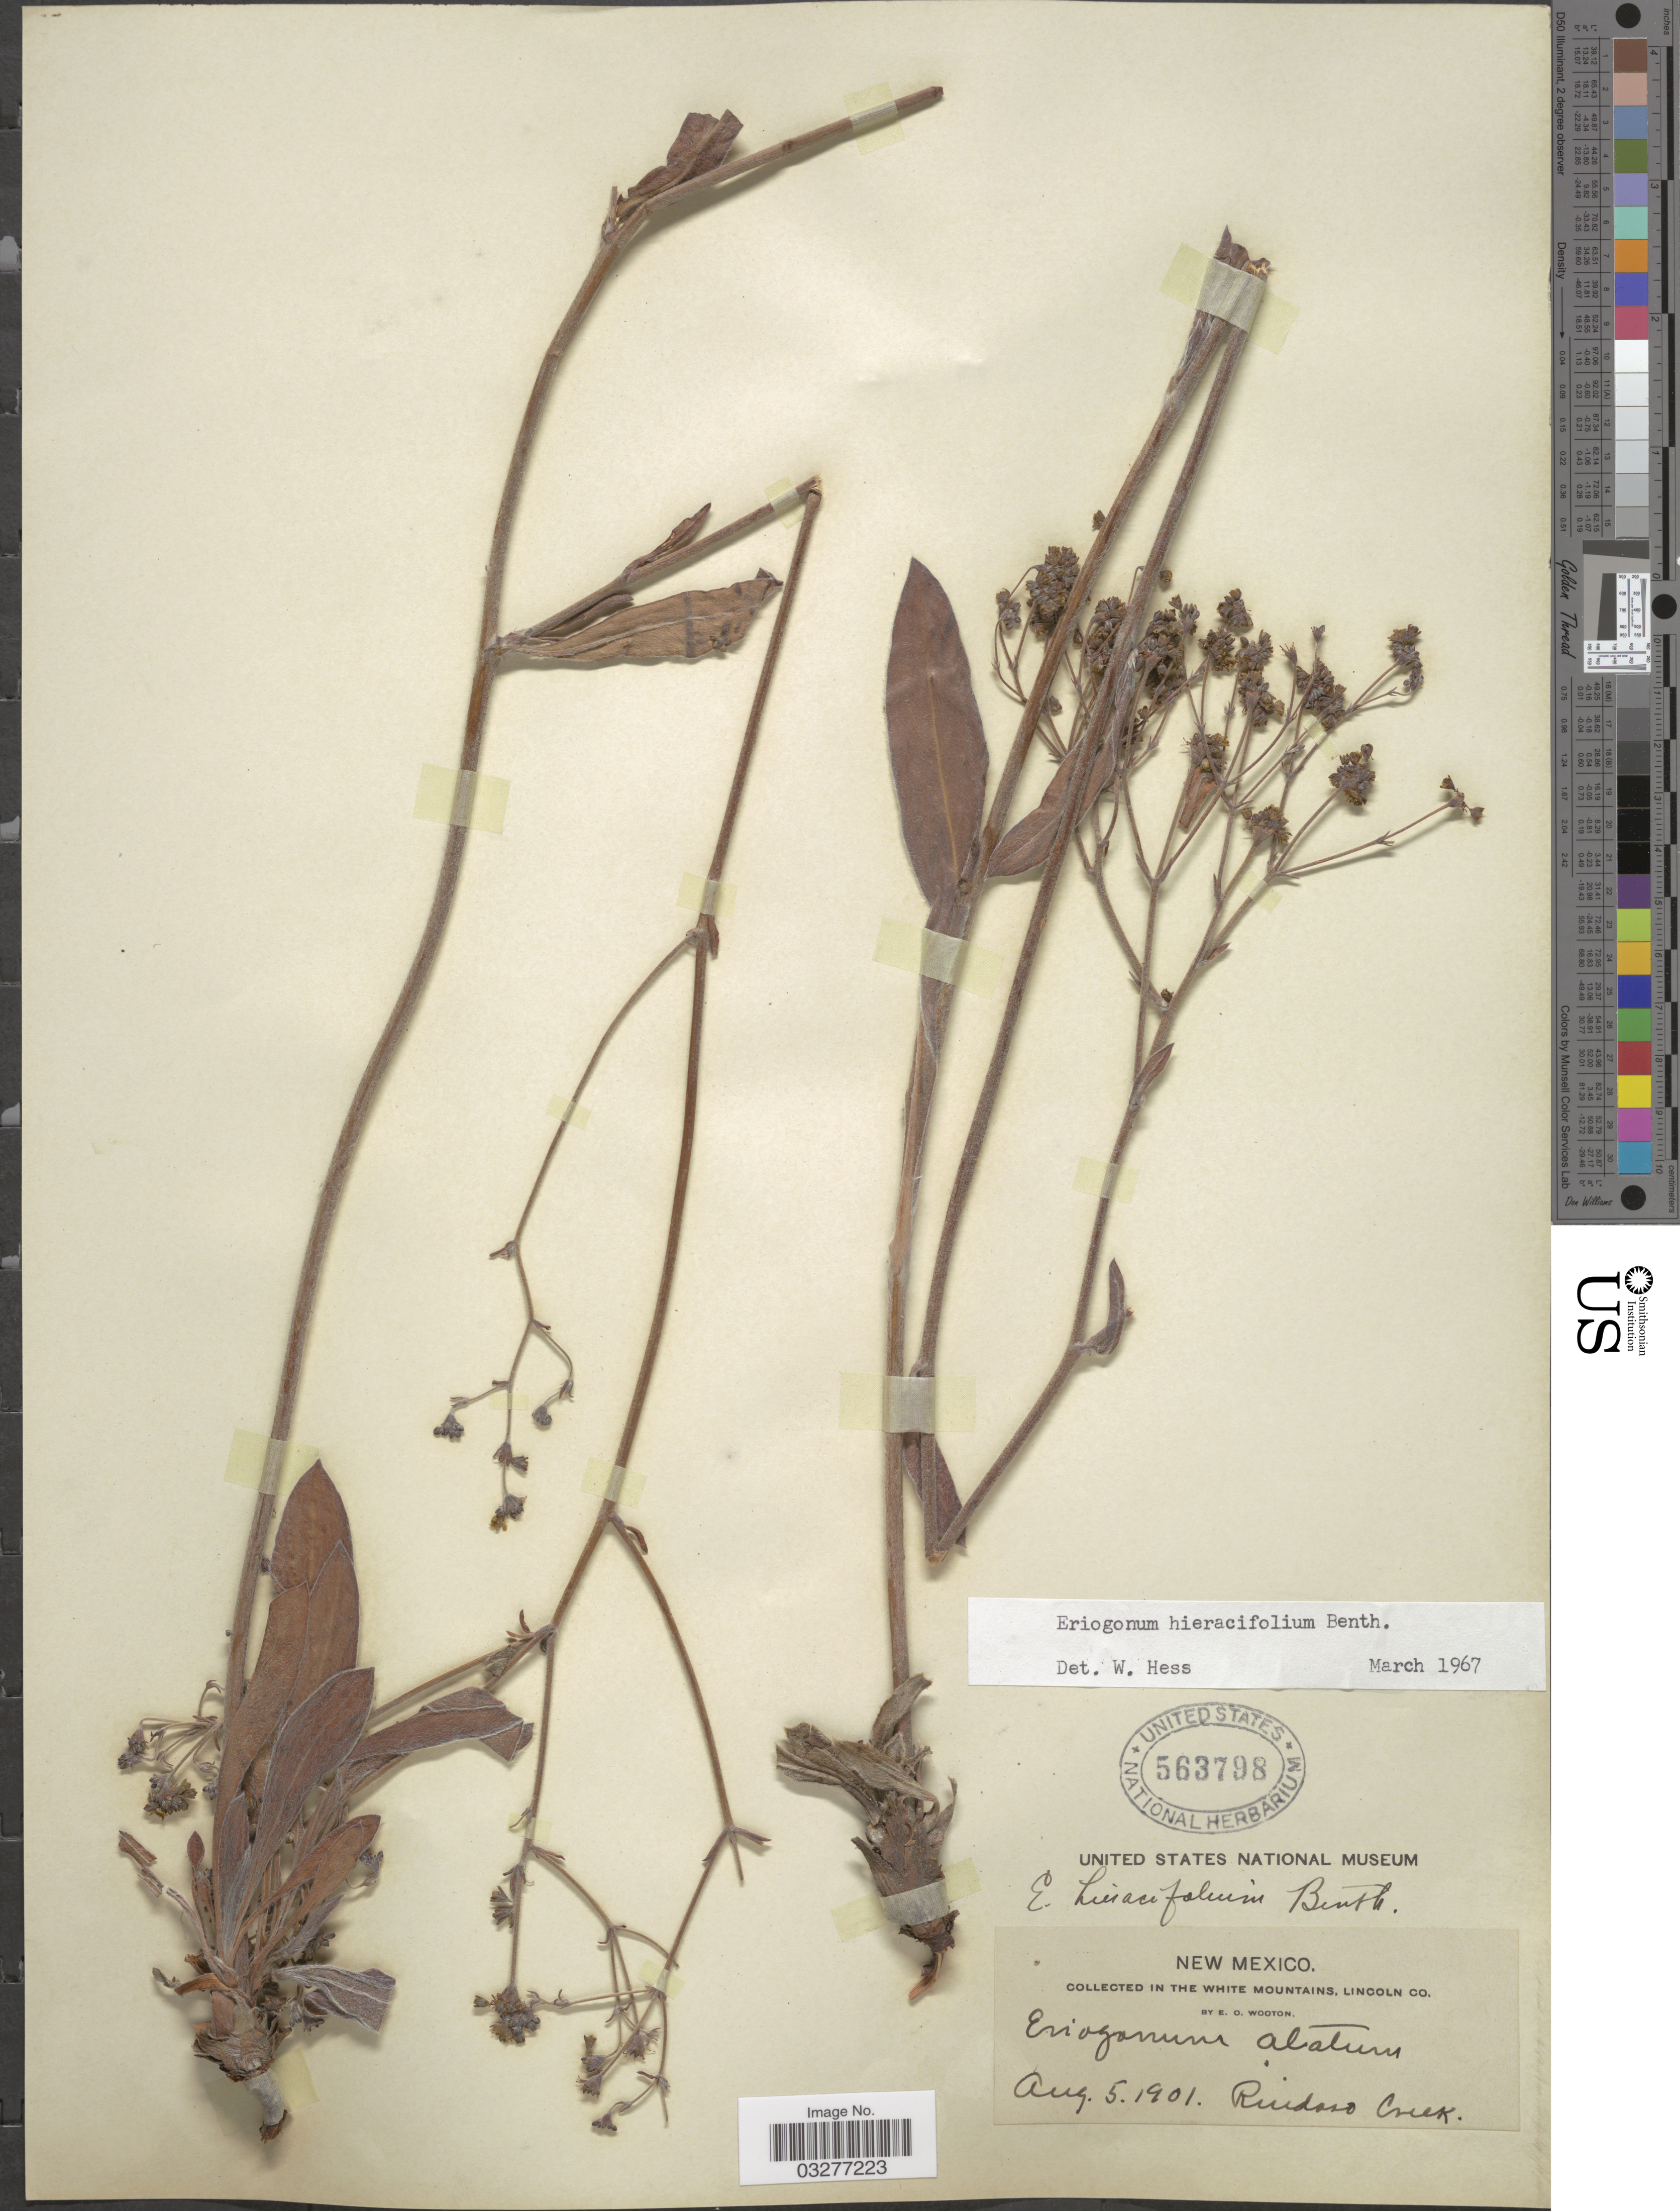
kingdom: Plantae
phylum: Tracheophyta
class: Magnoliopsida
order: Caryophyllales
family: Polygonaceae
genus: Eriogonum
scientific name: Eriogonum hieraciifolium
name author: Benth. in DC.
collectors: E. O. Wooton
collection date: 1901-08-05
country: United States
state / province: New Mexico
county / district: Lincoln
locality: In the White Mountains, Lincoln Co. Ruidaso Creek.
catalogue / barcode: US 563798